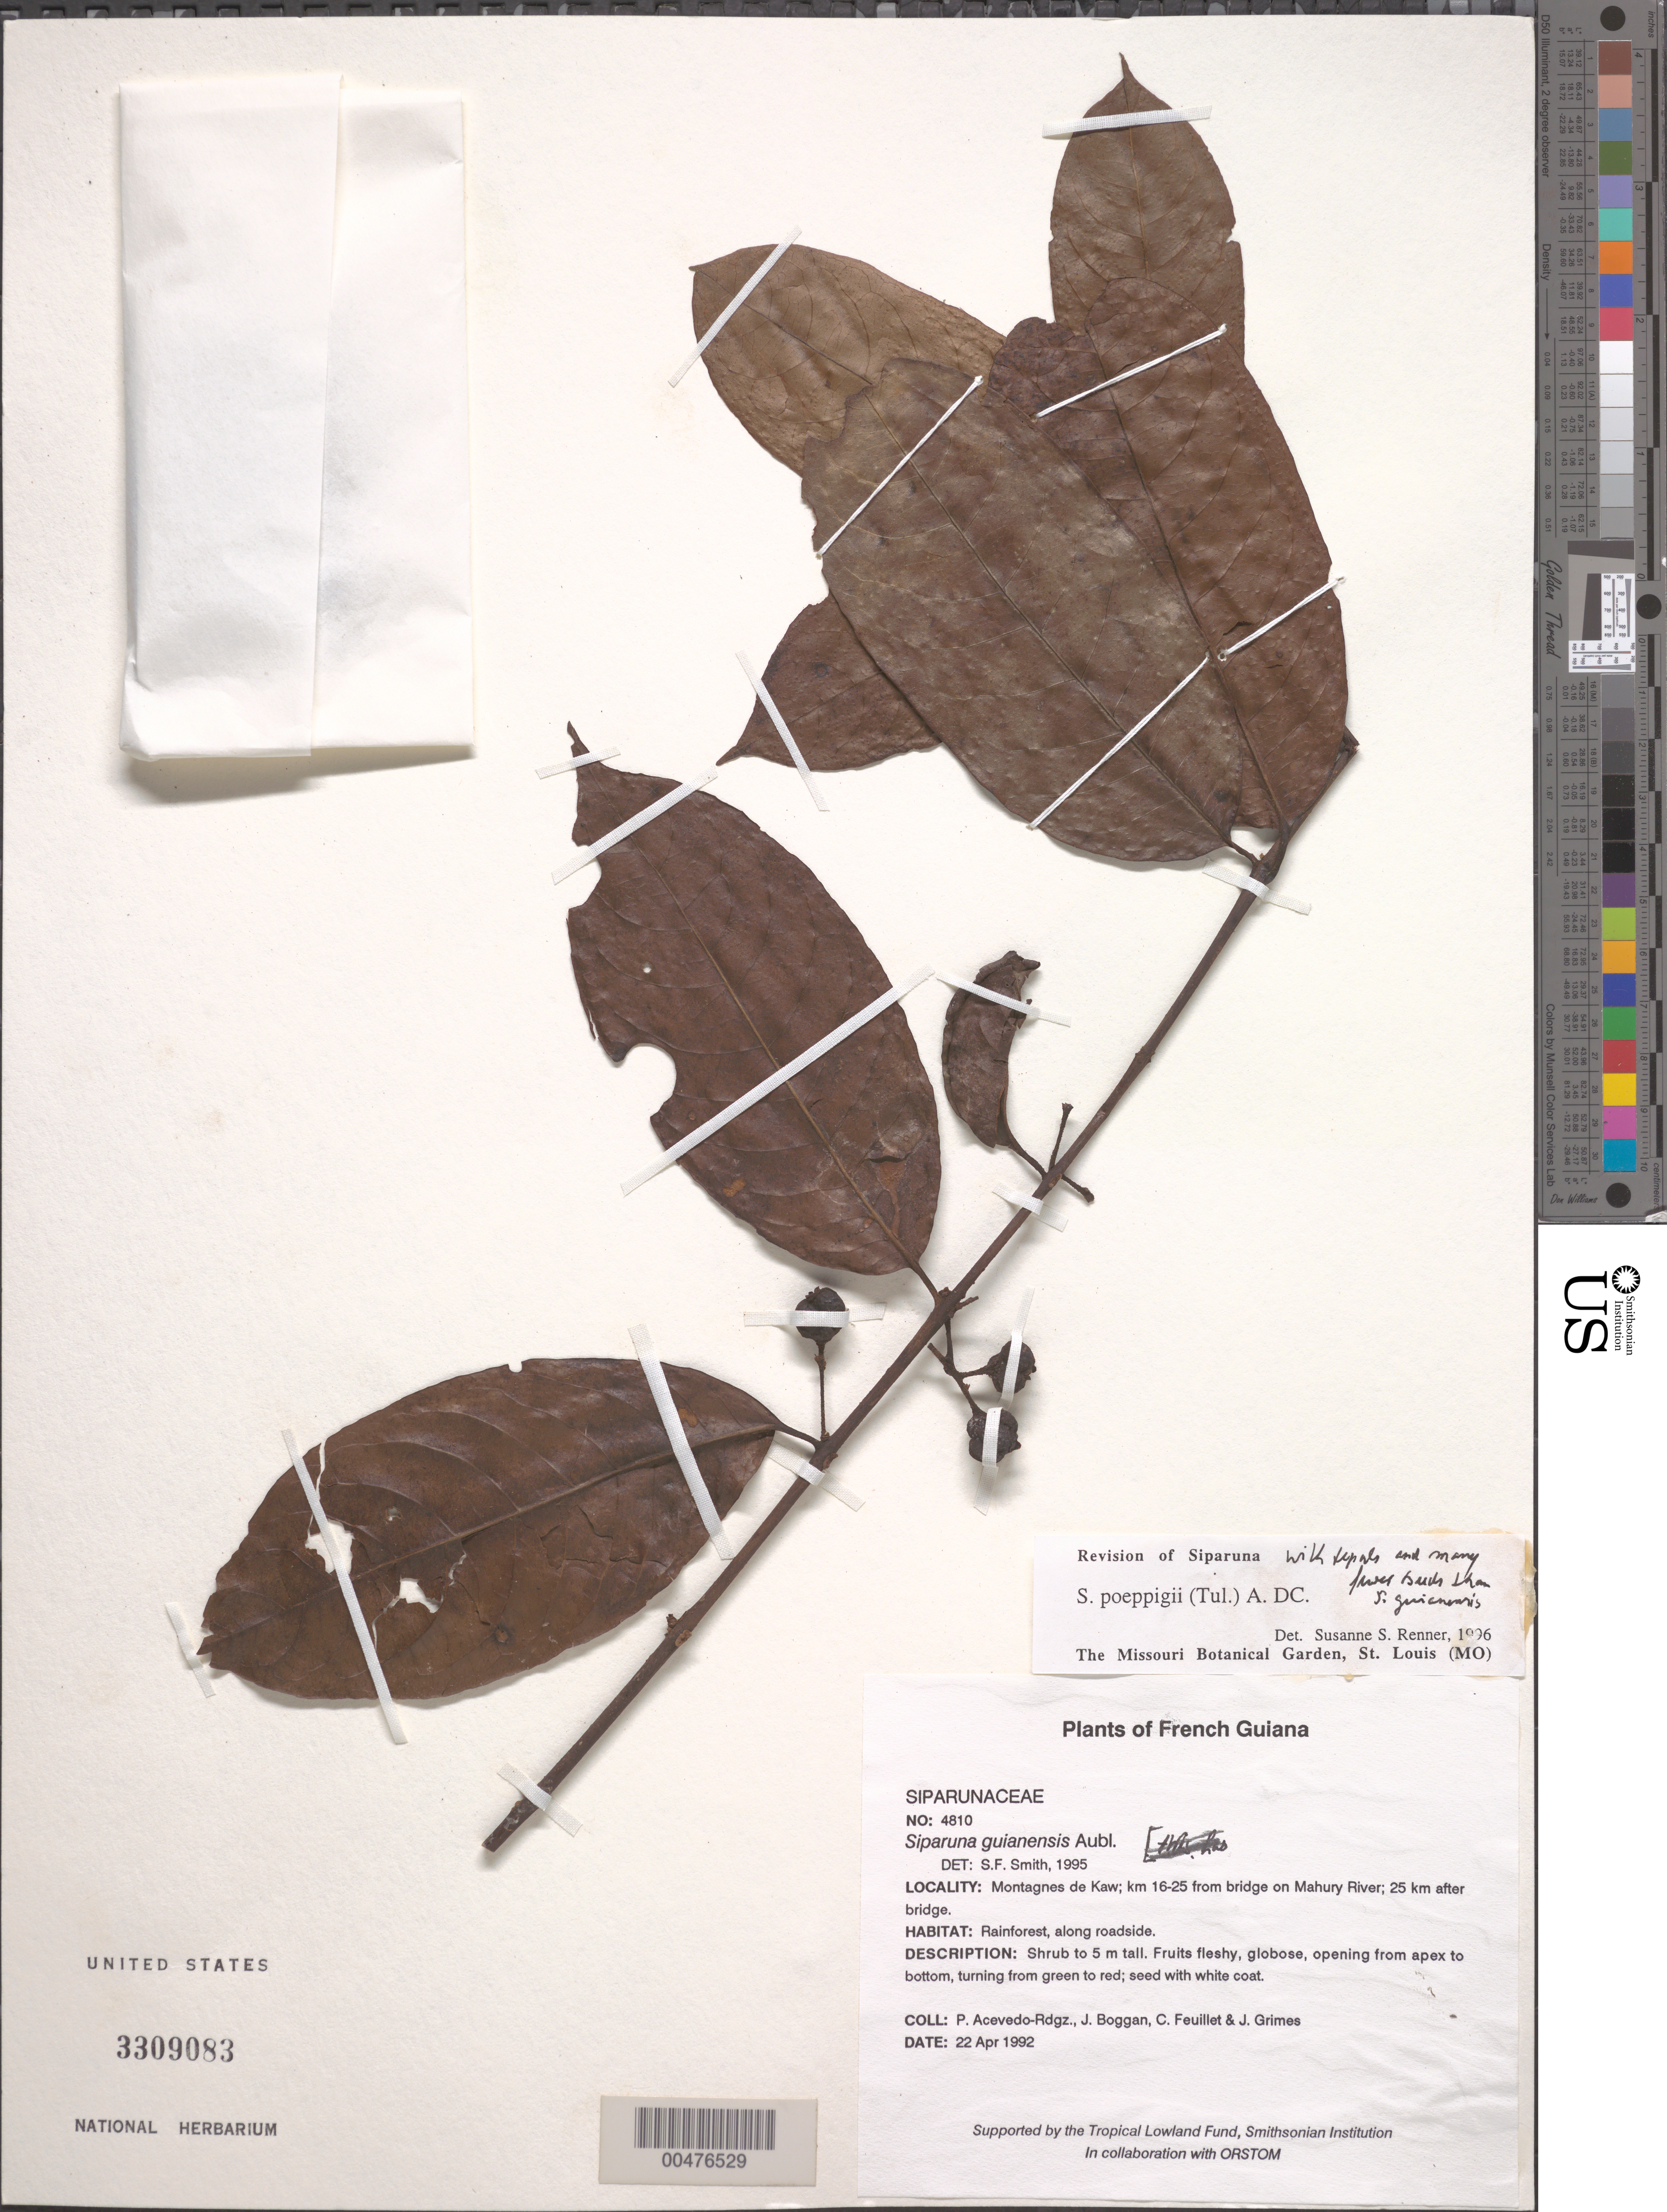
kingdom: Plantae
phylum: Tracheophyta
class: Magnoliopsida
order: Laurales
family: Siparunaceae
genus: Siparuna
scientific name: Siparuna poeppigii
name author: (Tul.) A. DC.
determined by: Renner, S. S.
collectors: P. Acevedo-Rodr., J. K. Boggan, C. Feuillet & J. Grimes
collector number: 4810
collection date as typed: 22 Apr 1992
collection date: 1992-04-22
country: French Guiana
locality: Montagnes de Kaw; km 16-25 from bridge on Mahury River; 25 km after bridge.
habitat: Rainforest, along roadside.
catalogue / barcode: US 3309083